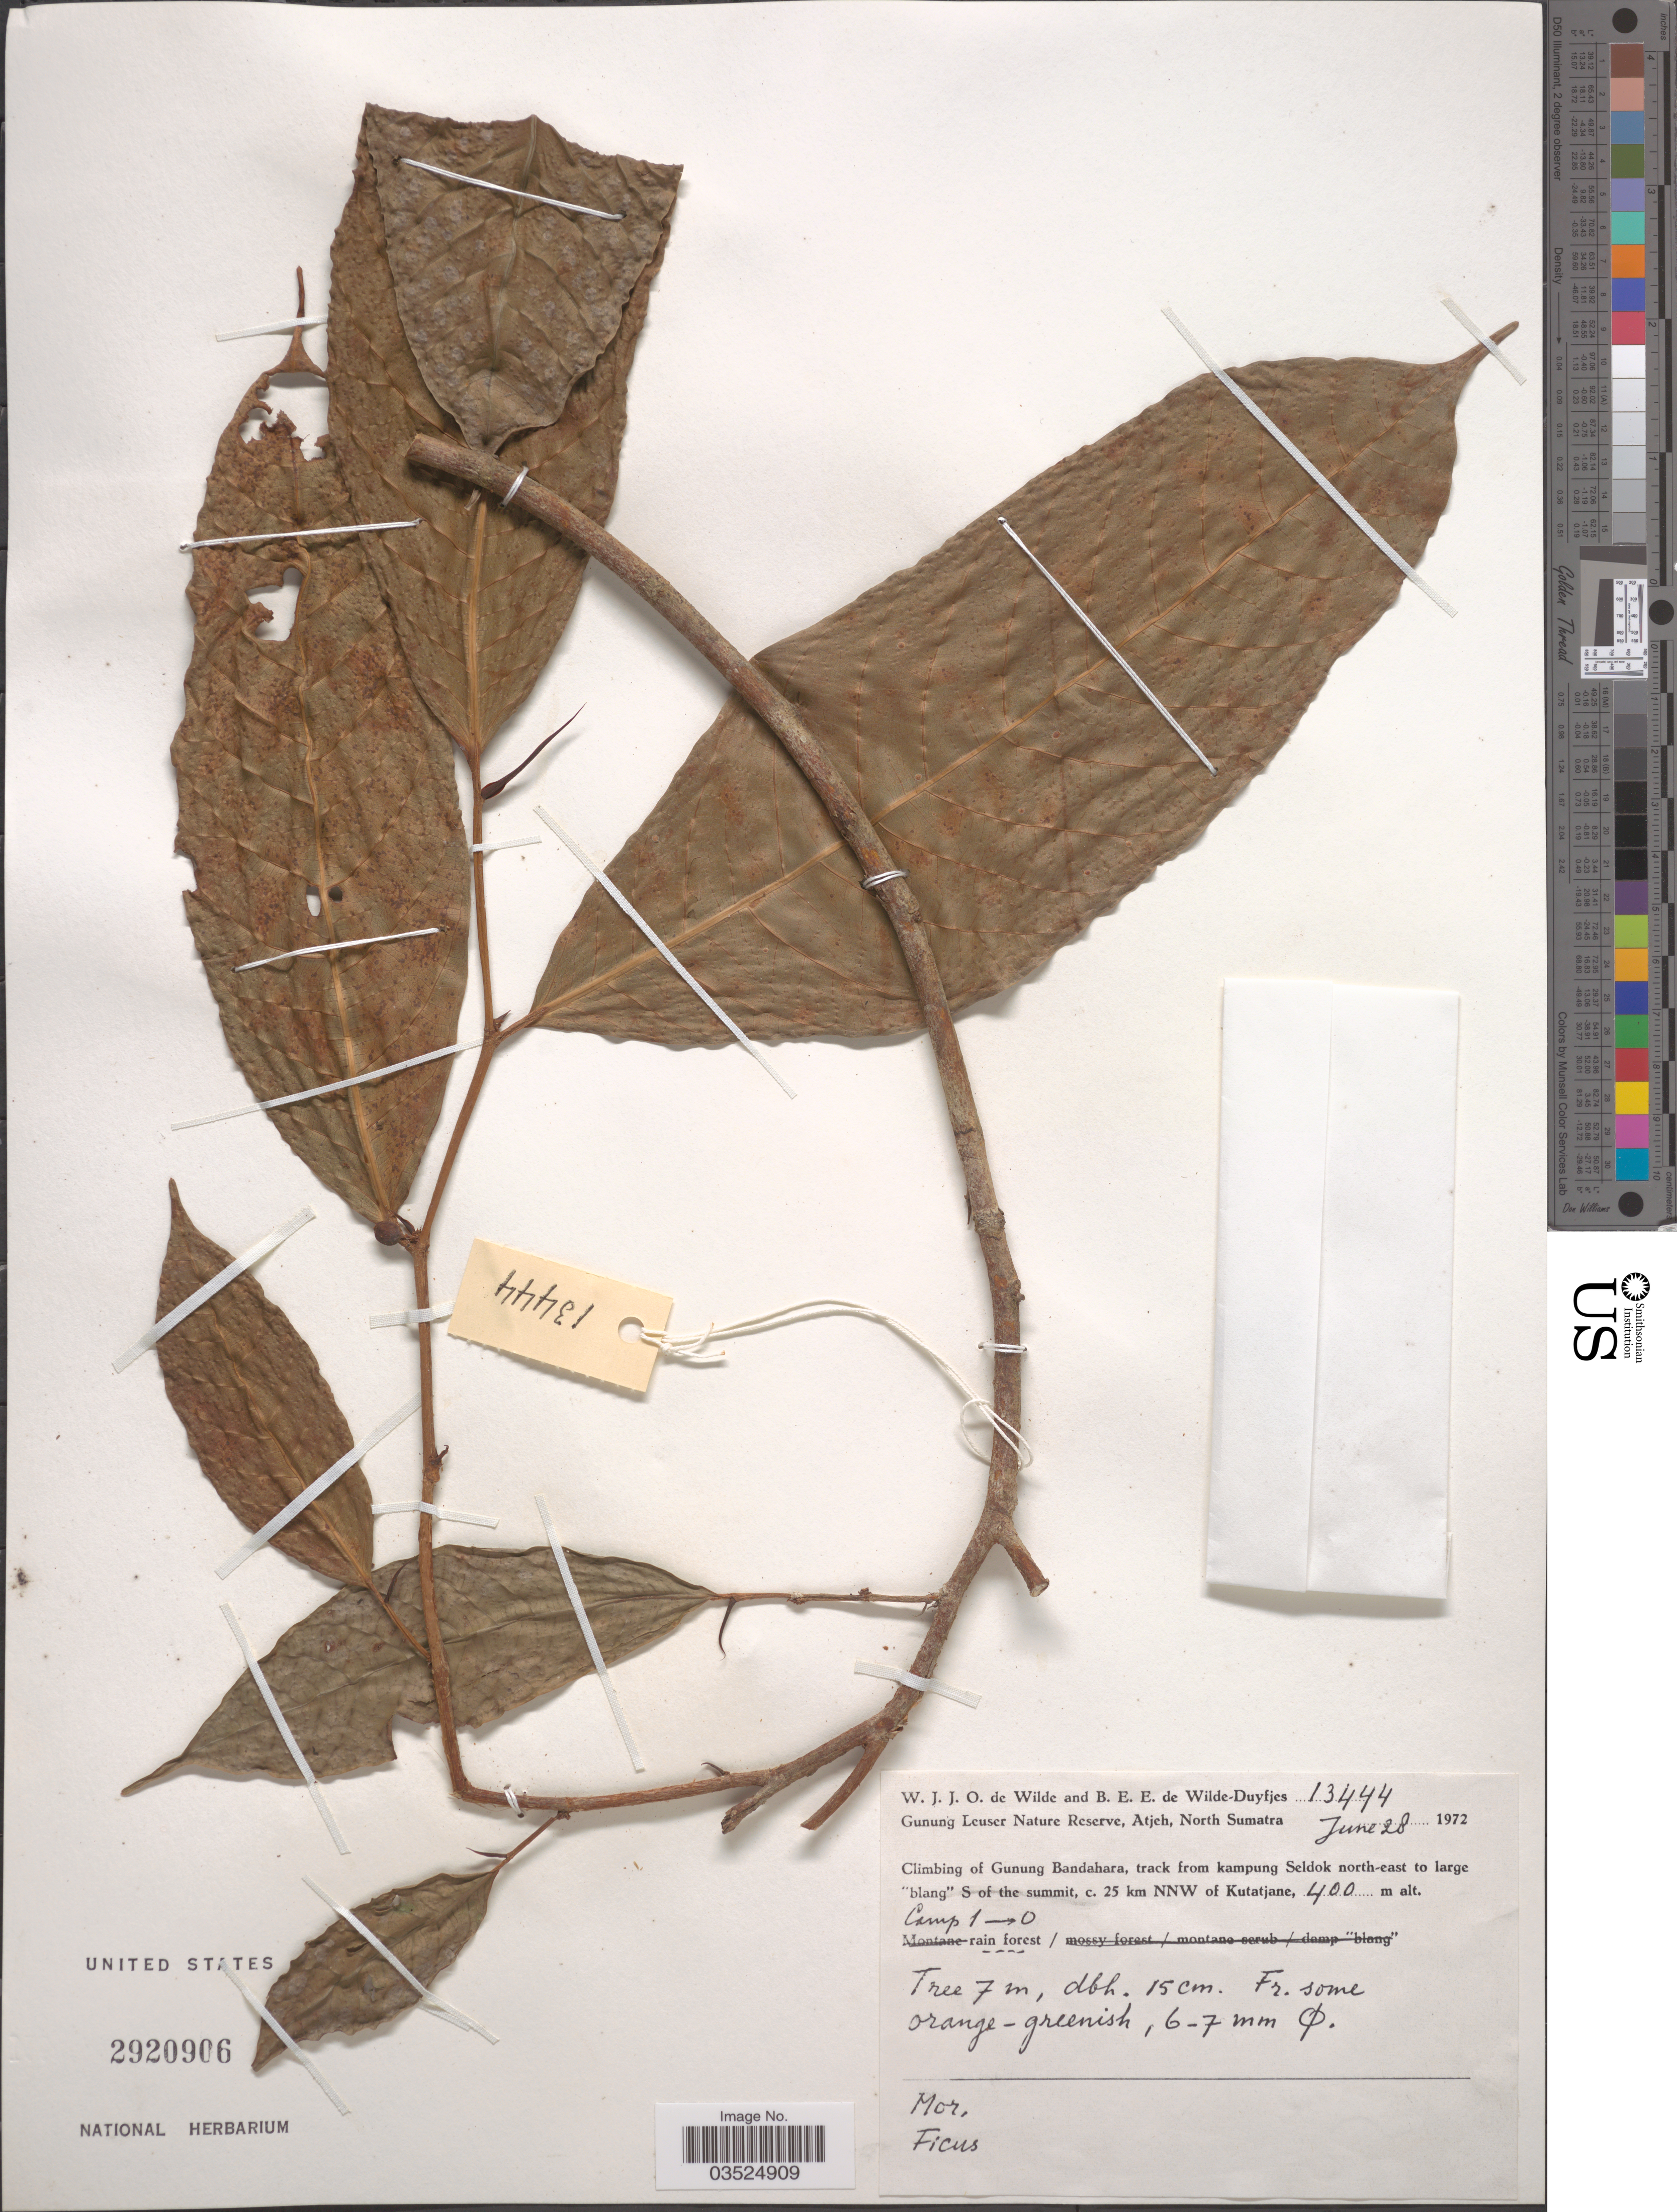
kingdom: Plantae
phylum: Tracheophyta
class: Magnoliopsida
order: Rosales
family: Moraceae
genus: Ficus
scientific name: Ficus sp.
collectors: W. J. de Wilde & B. E. de Wilde-Duyfjes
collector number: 13444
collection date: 1972-06-28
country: Indonesia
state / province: Sumatra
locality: Gunung Leuser Nature Reserve, Atjeh, North Sumatra. Climbing of Gunung Bandahara, track from kampung Seldok north-east to large 'blang' S of the summit, c. 25 km NNW of Kutatjane. Camp 1-0.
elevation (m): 400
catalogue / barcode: US 2920906